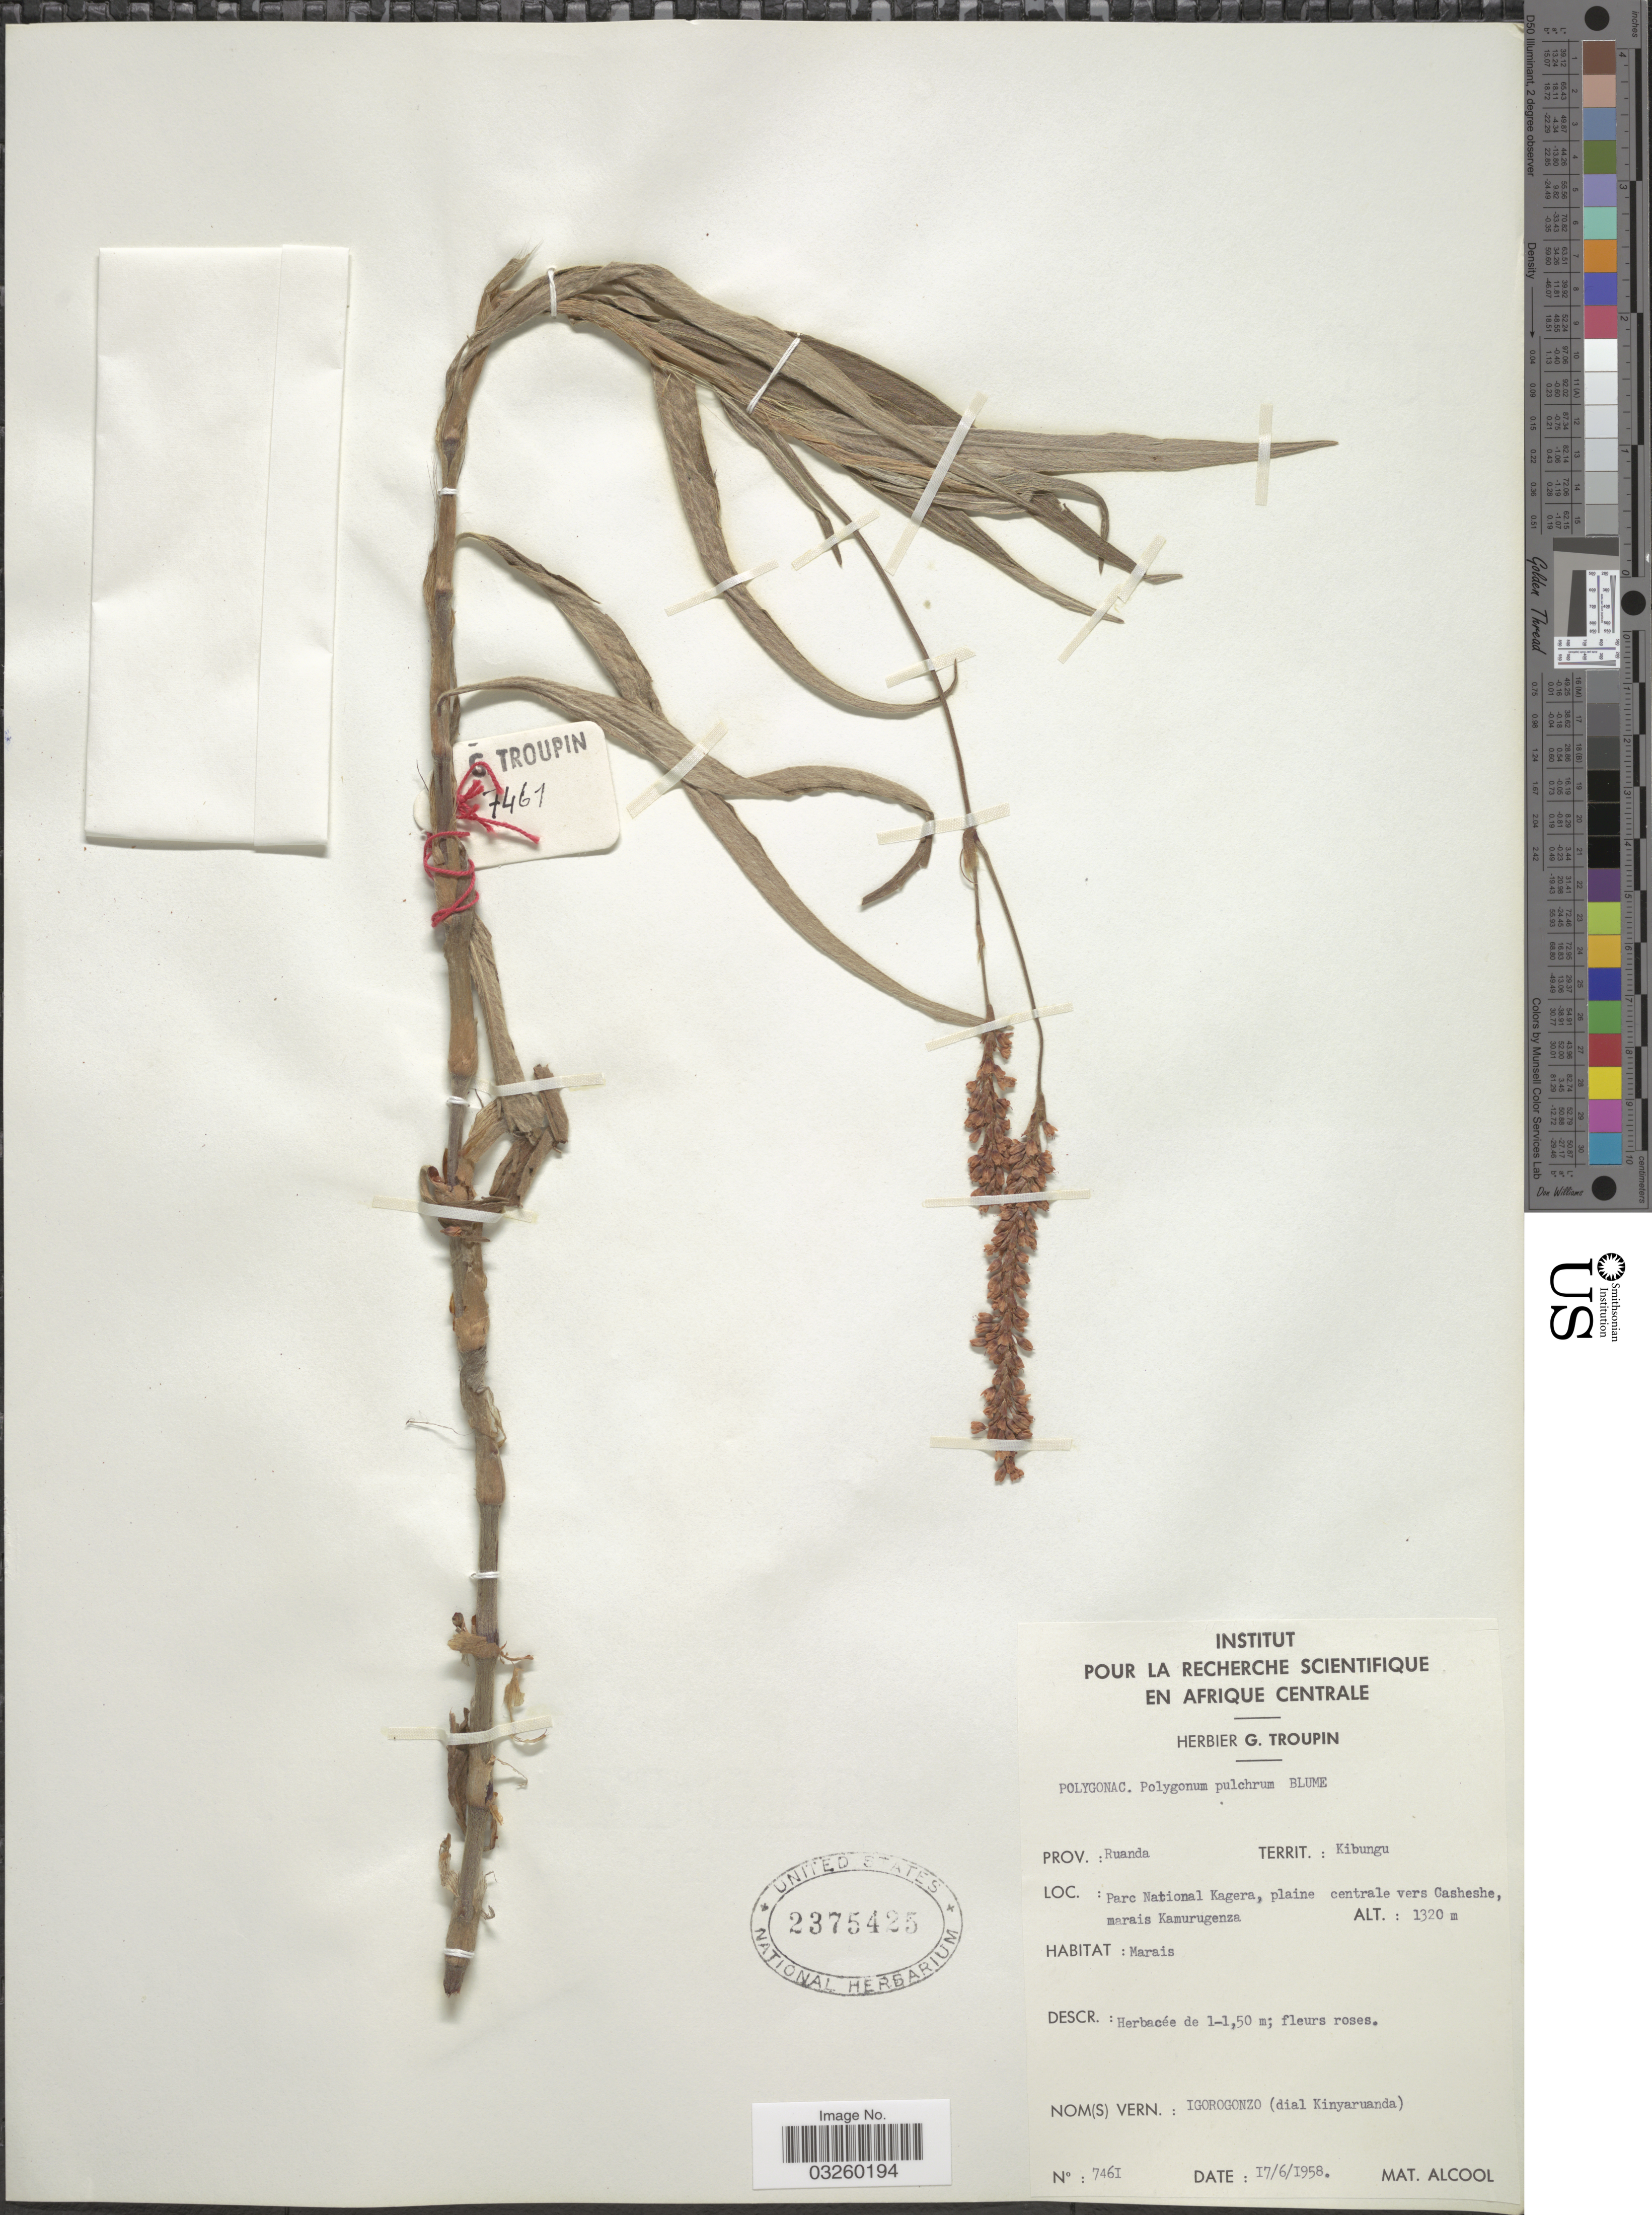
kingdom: Plantae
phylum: Tracheophyta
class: Magnoliopsida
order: Caryophyllales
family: Polygonaceae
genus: Polygonum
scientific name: Polygonum pulchrum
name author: Blume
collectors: ex herb. G. Troupin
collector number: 7461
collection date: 1958-06-17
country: Rwanda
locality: Prov.: Ruanda. Territ.: Kibungu. Parc National Kagera, plaine centrale vers Gasheshe, marais Kamurugenza. Marais.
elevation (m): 1320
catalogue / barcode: US 2375423